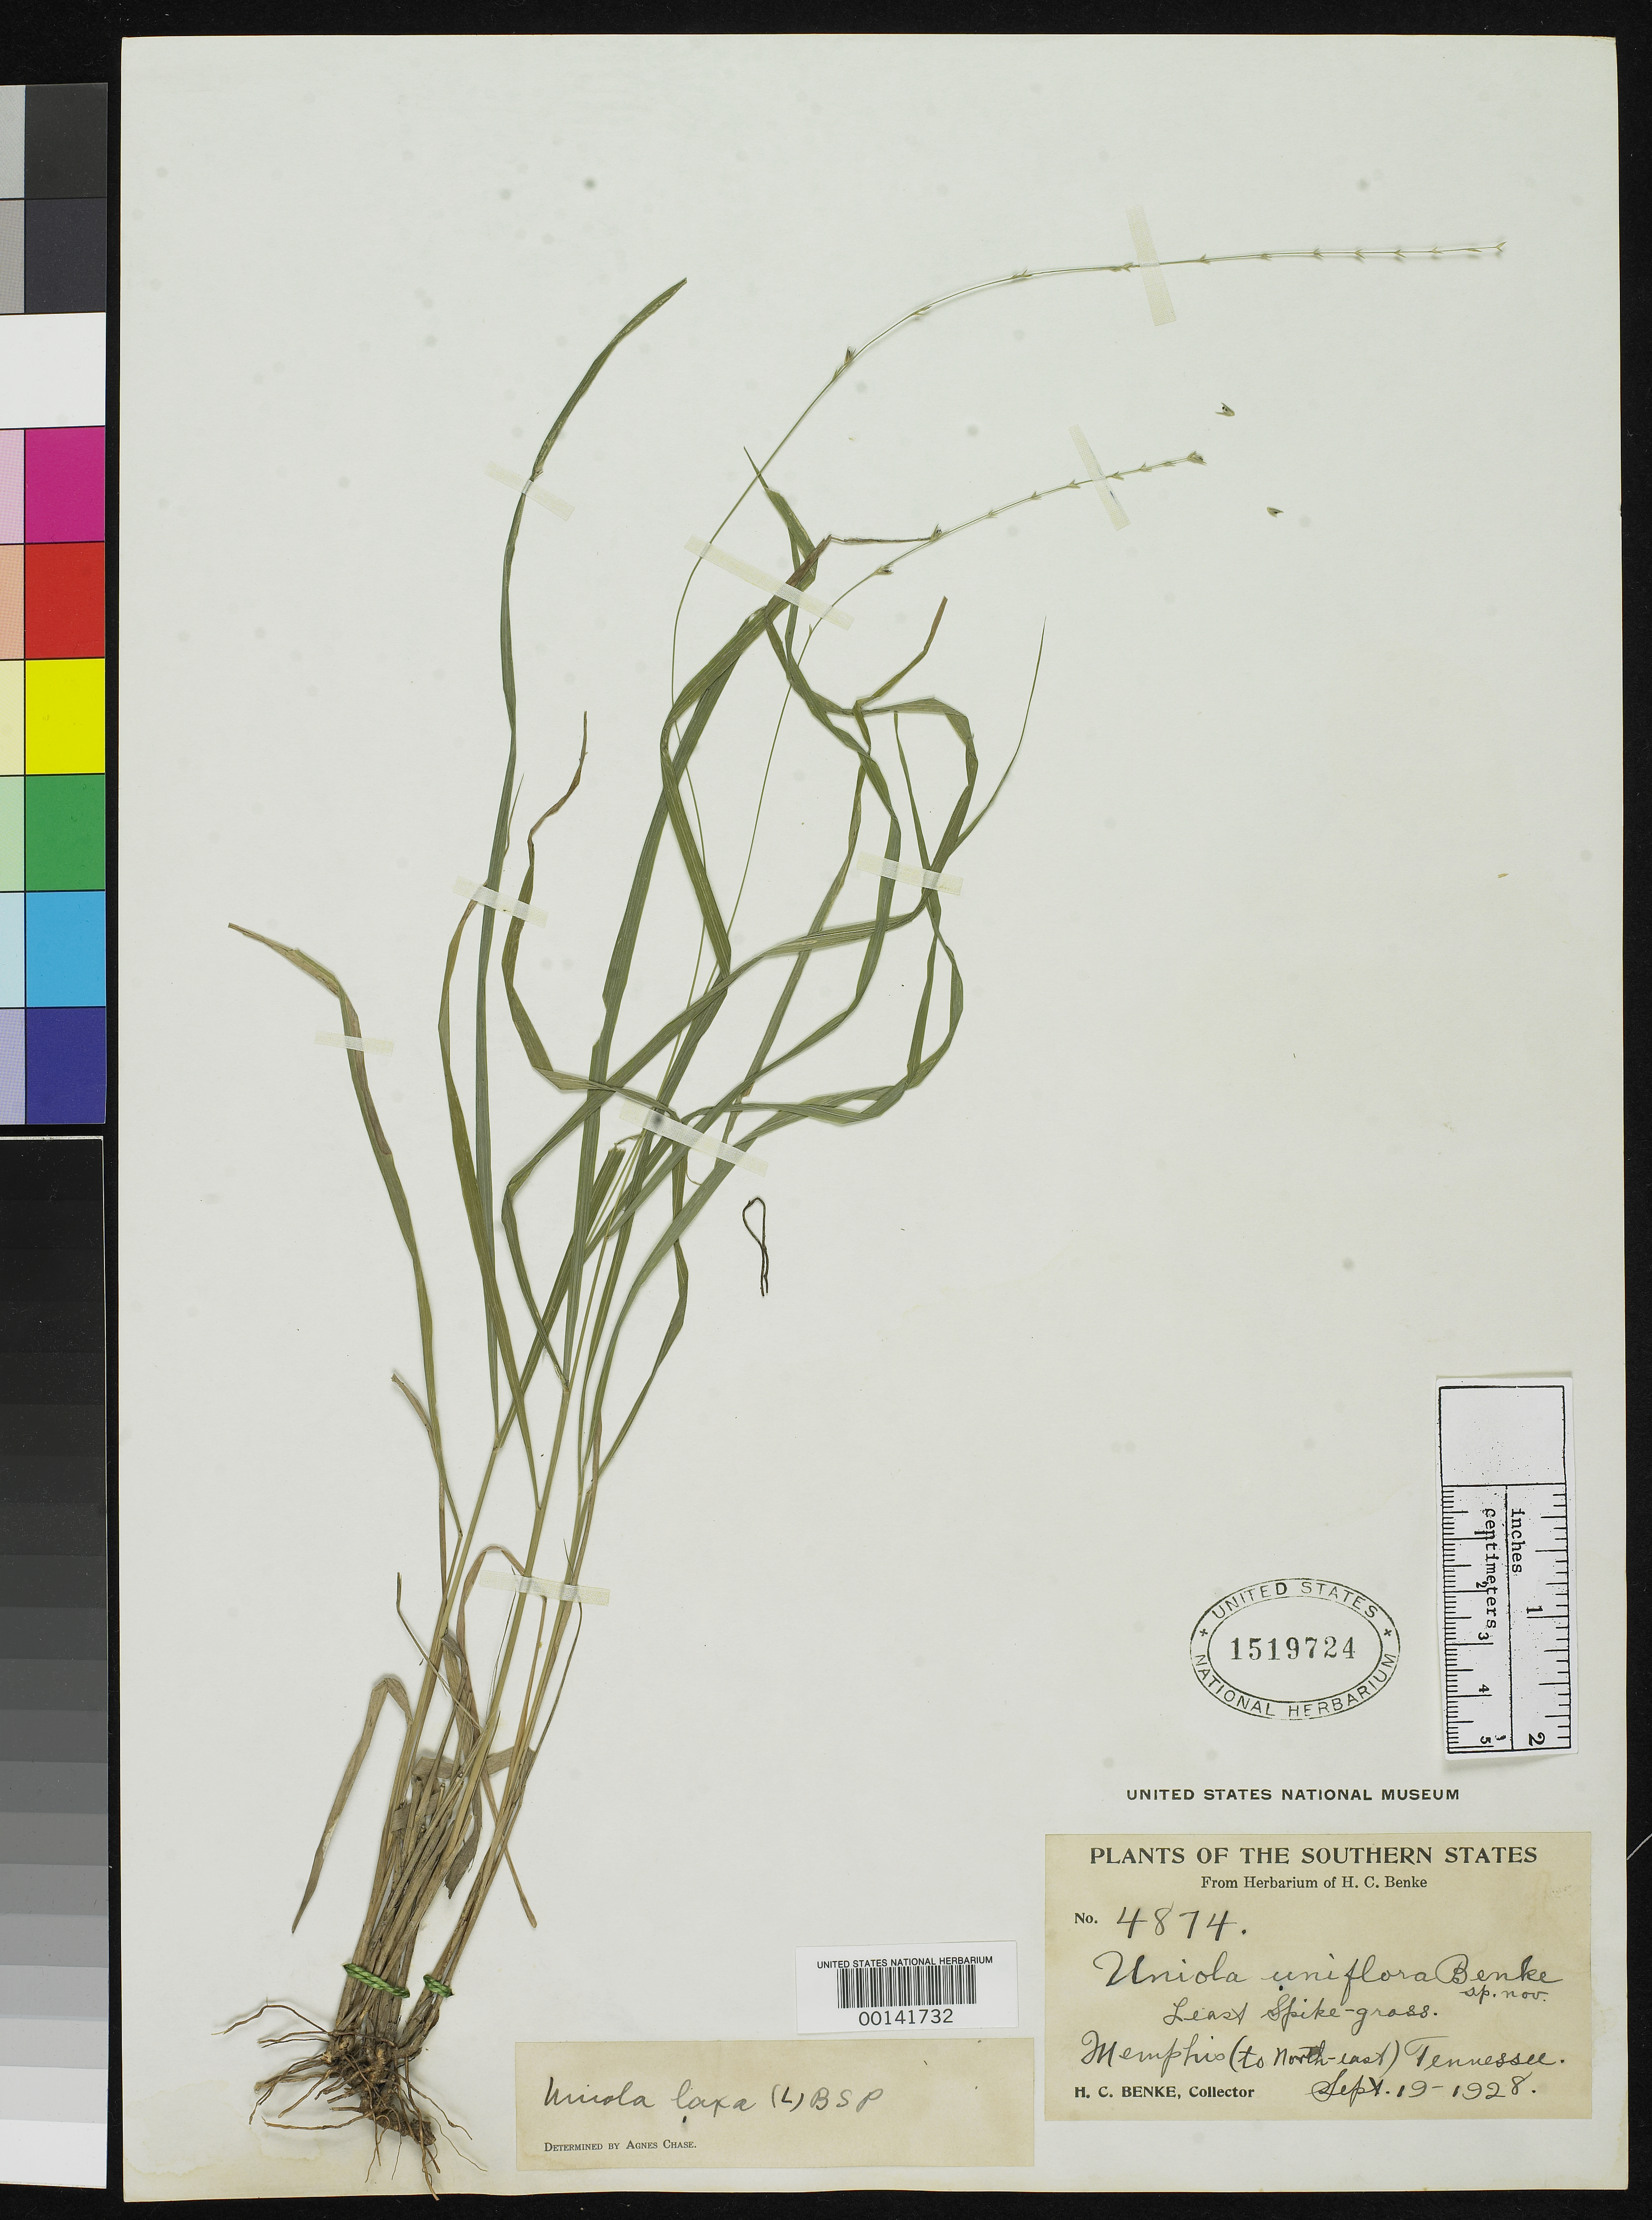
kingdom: Plantae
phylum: Tracheophyta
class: Liliopsida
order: Poales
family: Poaceae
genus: Uniola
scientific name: Uniola uniflora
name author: Benke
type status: Isotype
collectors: H. Benke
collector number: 4874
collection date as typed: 19 Sep 1928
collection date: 1928-09-19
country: United States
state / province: Tennessee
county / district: Shelby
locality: Memphis.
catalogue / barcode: US 1519724